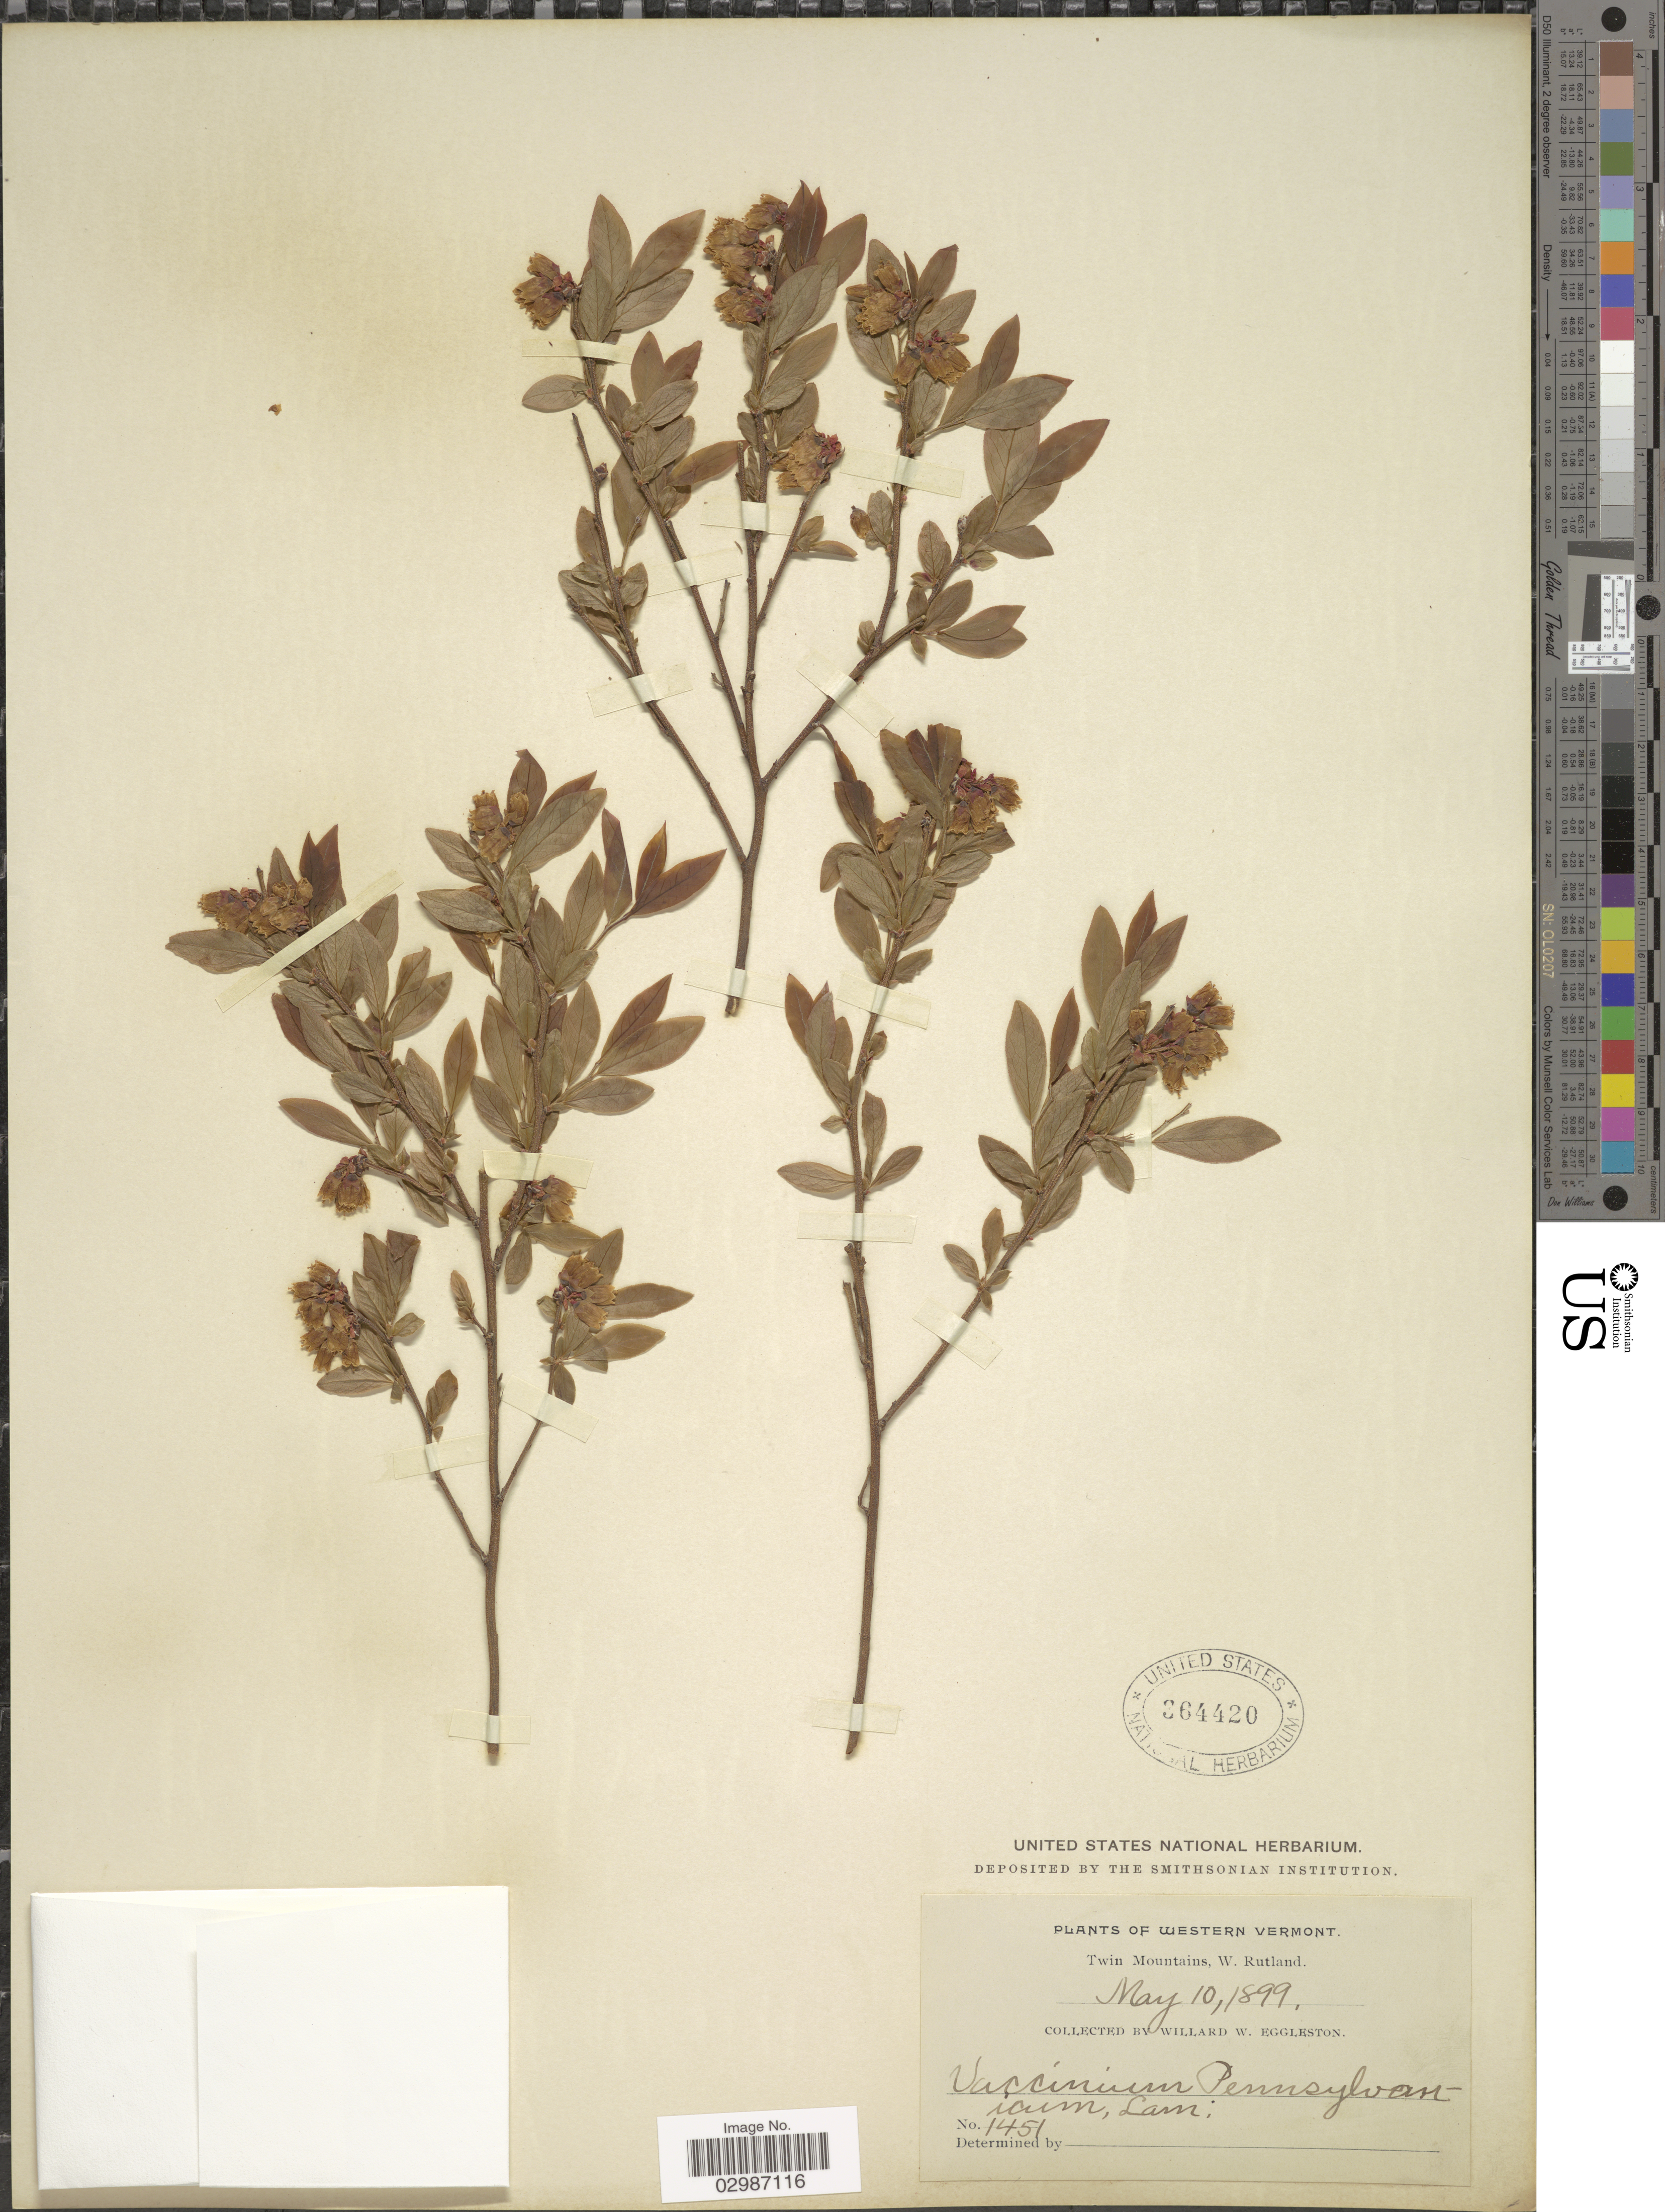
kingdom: Plantae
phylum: Tracheophyta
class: Magnoliopsida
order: Ericales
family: Ericaceae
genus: Vaccinium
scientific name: Vaccinium angustifolium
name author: Aiton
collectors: W. W. Eggleston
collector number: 1451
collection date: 1899-05-10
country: United States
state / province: Vermont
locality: Western Vermont. Twin Mountains, W. Rutland.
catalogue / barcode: US 364420